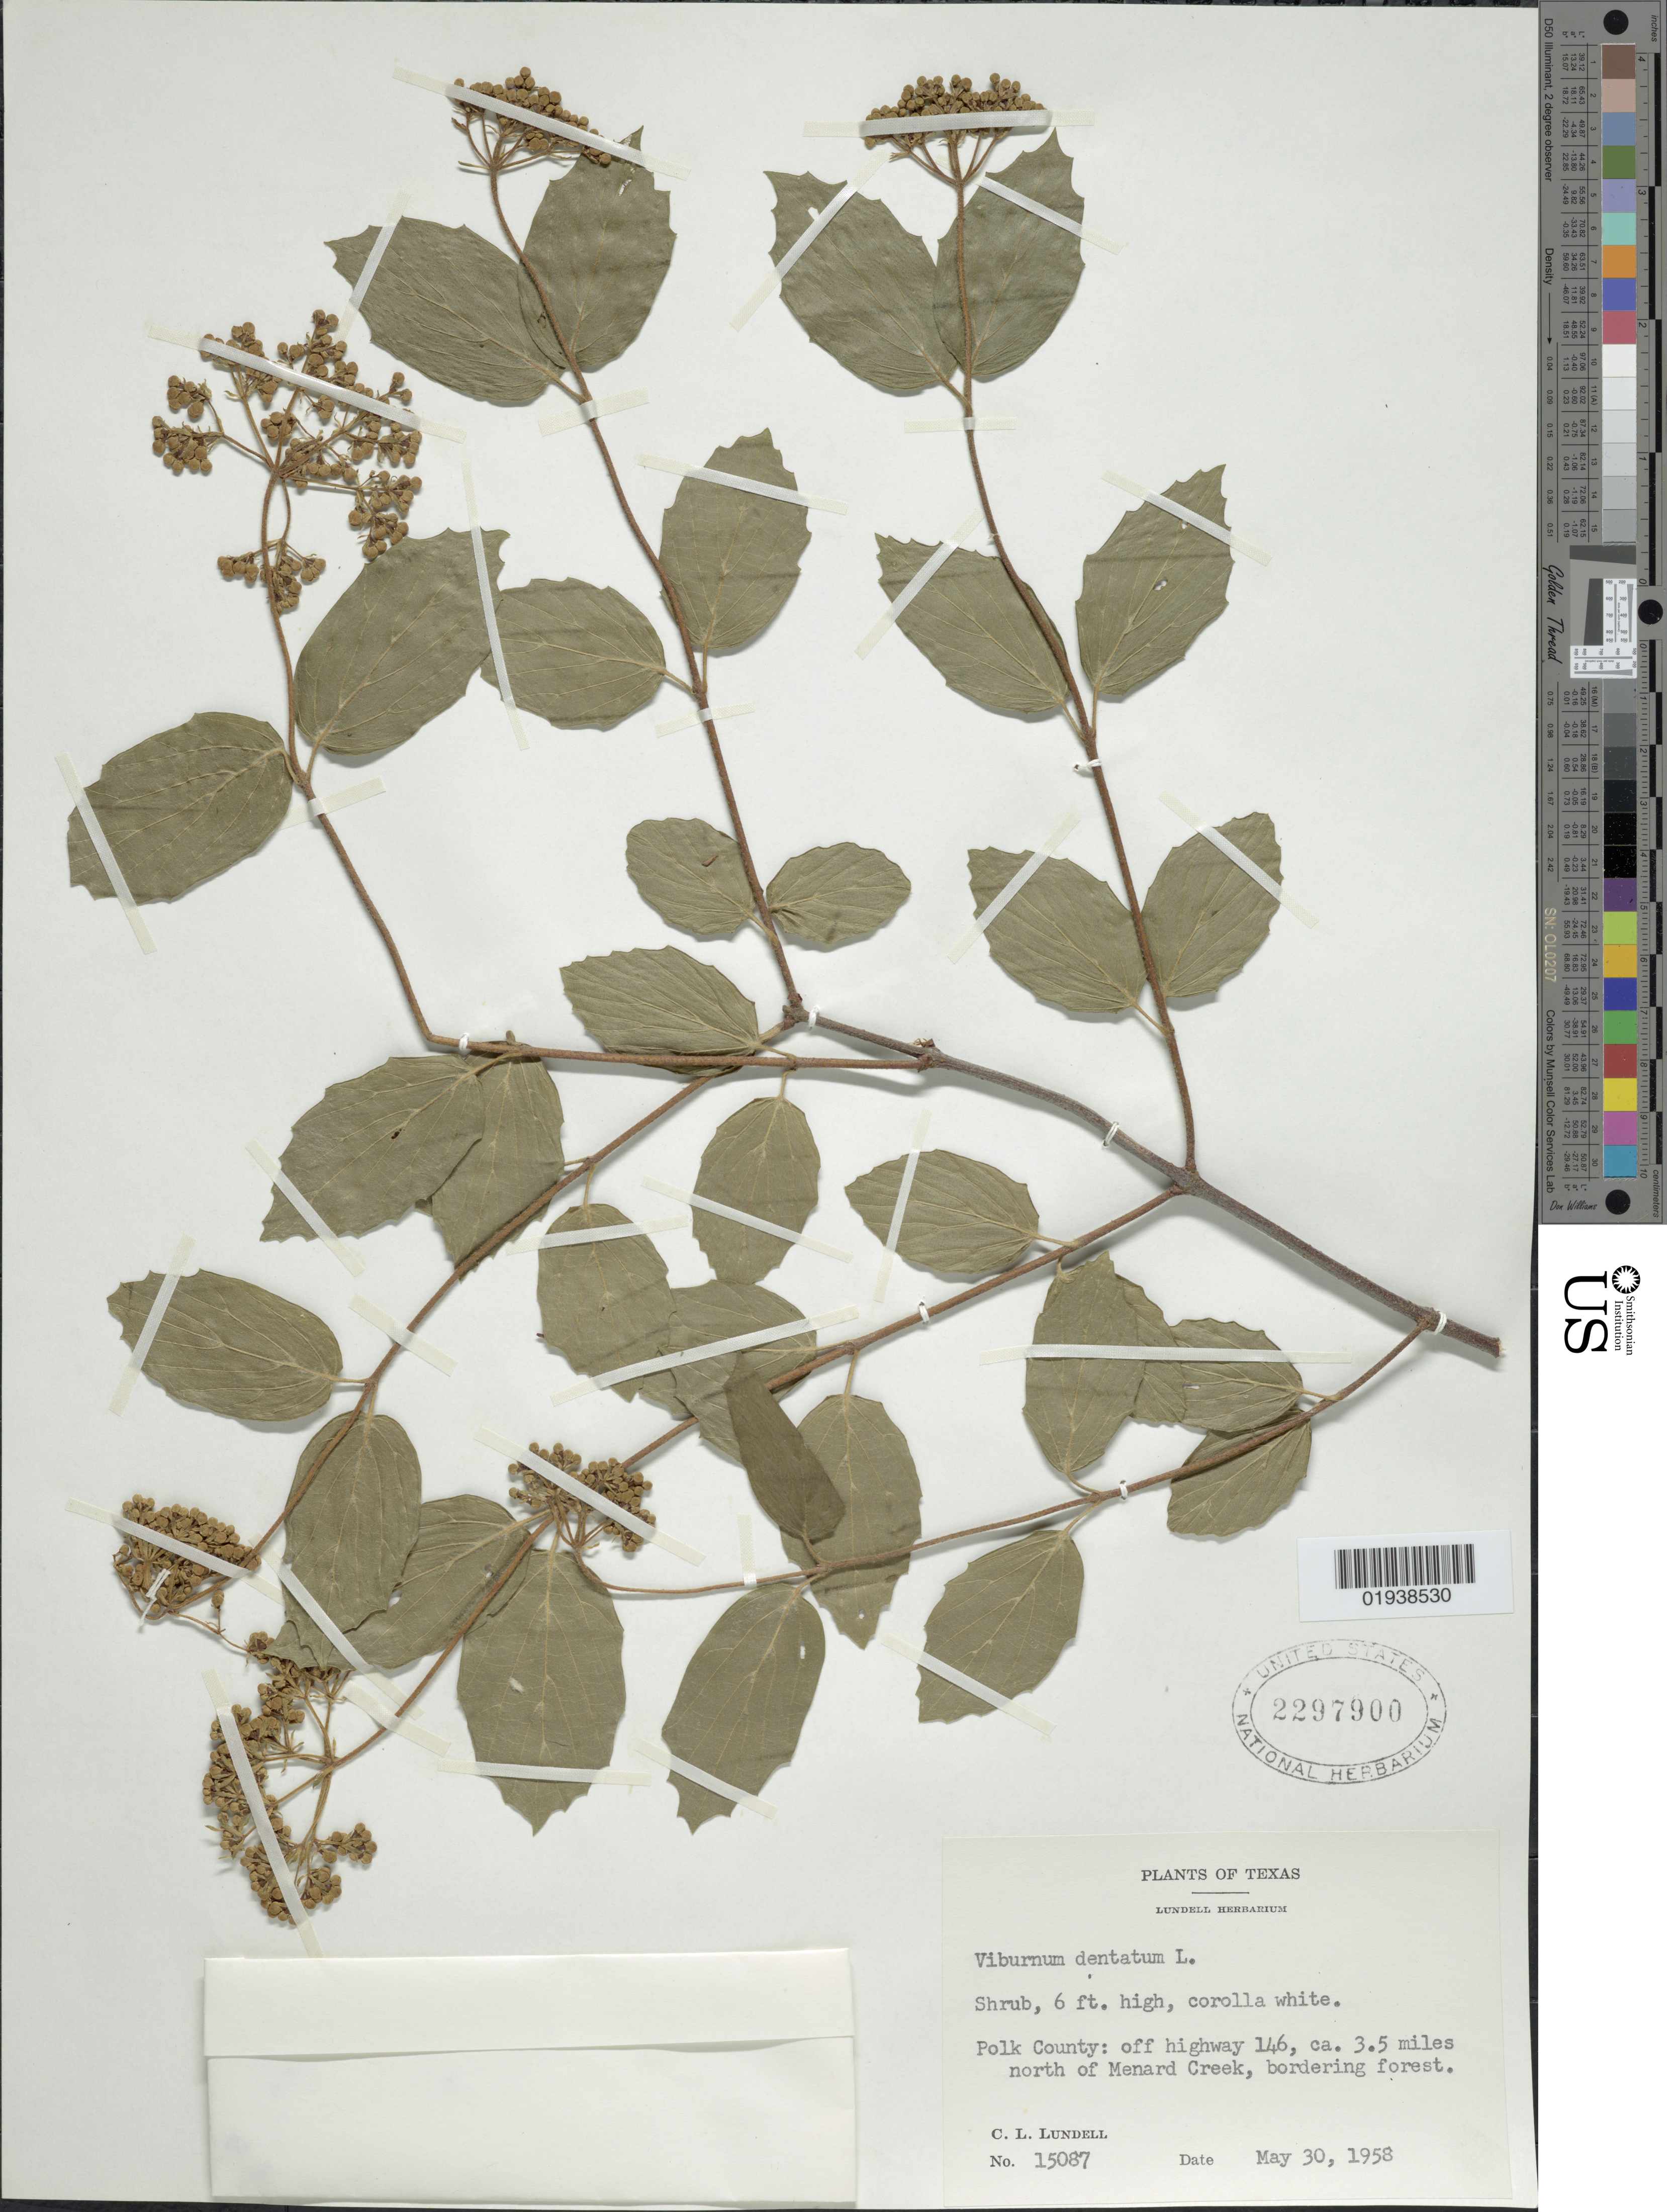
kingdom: Plantae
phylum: Tracheophyta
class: Magnoliopsida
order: Dipsacales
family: Viburnaceae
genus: Viburnum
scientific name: Viburnum dentatum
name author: L.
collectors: C. L. Lundell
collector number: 15087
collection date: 1958-05-30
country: United States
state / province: Texas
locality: Polk County: off highway 146, ca. 3.5 miles north of Menard Creek.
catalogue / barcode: US 2297900